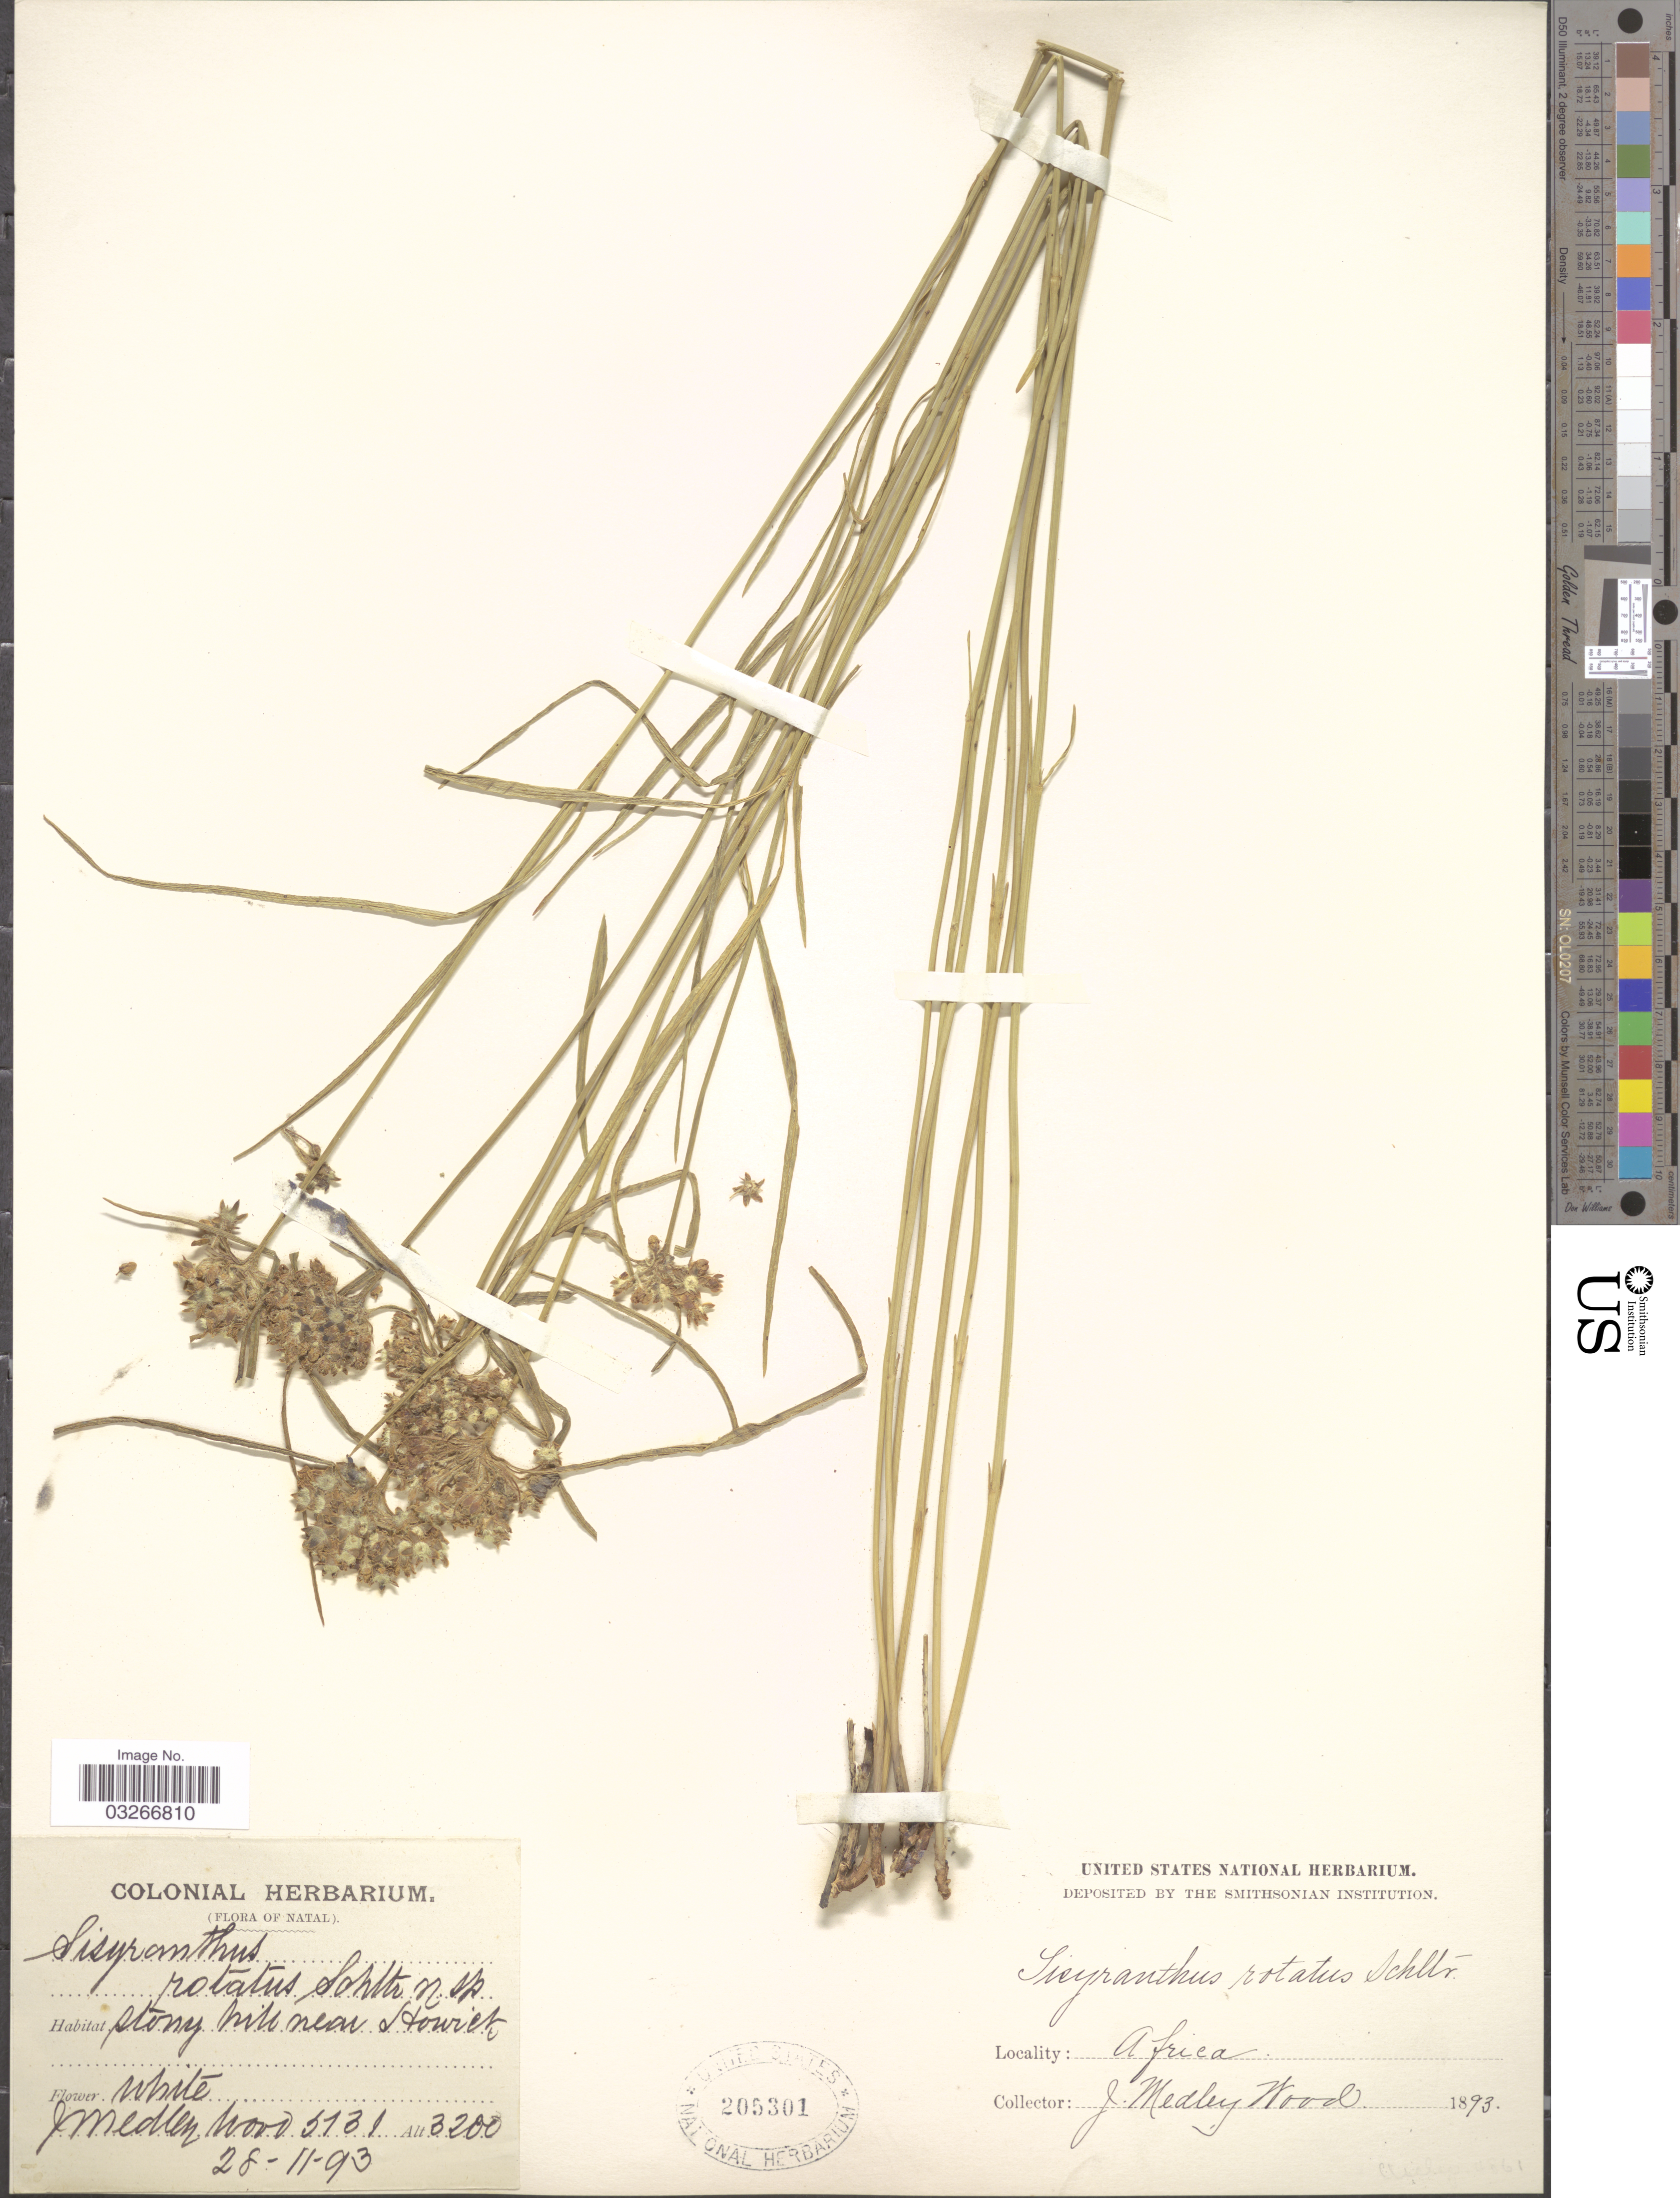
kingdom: Plantae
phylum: Tracheophyta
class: Magnoliopsida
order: Gentianales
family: Apocynaceae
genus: Sisyranthus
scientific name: Sisyranthus rotatus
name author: Schltr.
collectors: J. Medley Wood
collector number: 5131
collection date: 1893-11-28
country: South Africa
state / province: KwaZulu-Natal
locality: (Natal). Stony hill near Howies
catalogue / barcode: US 205301